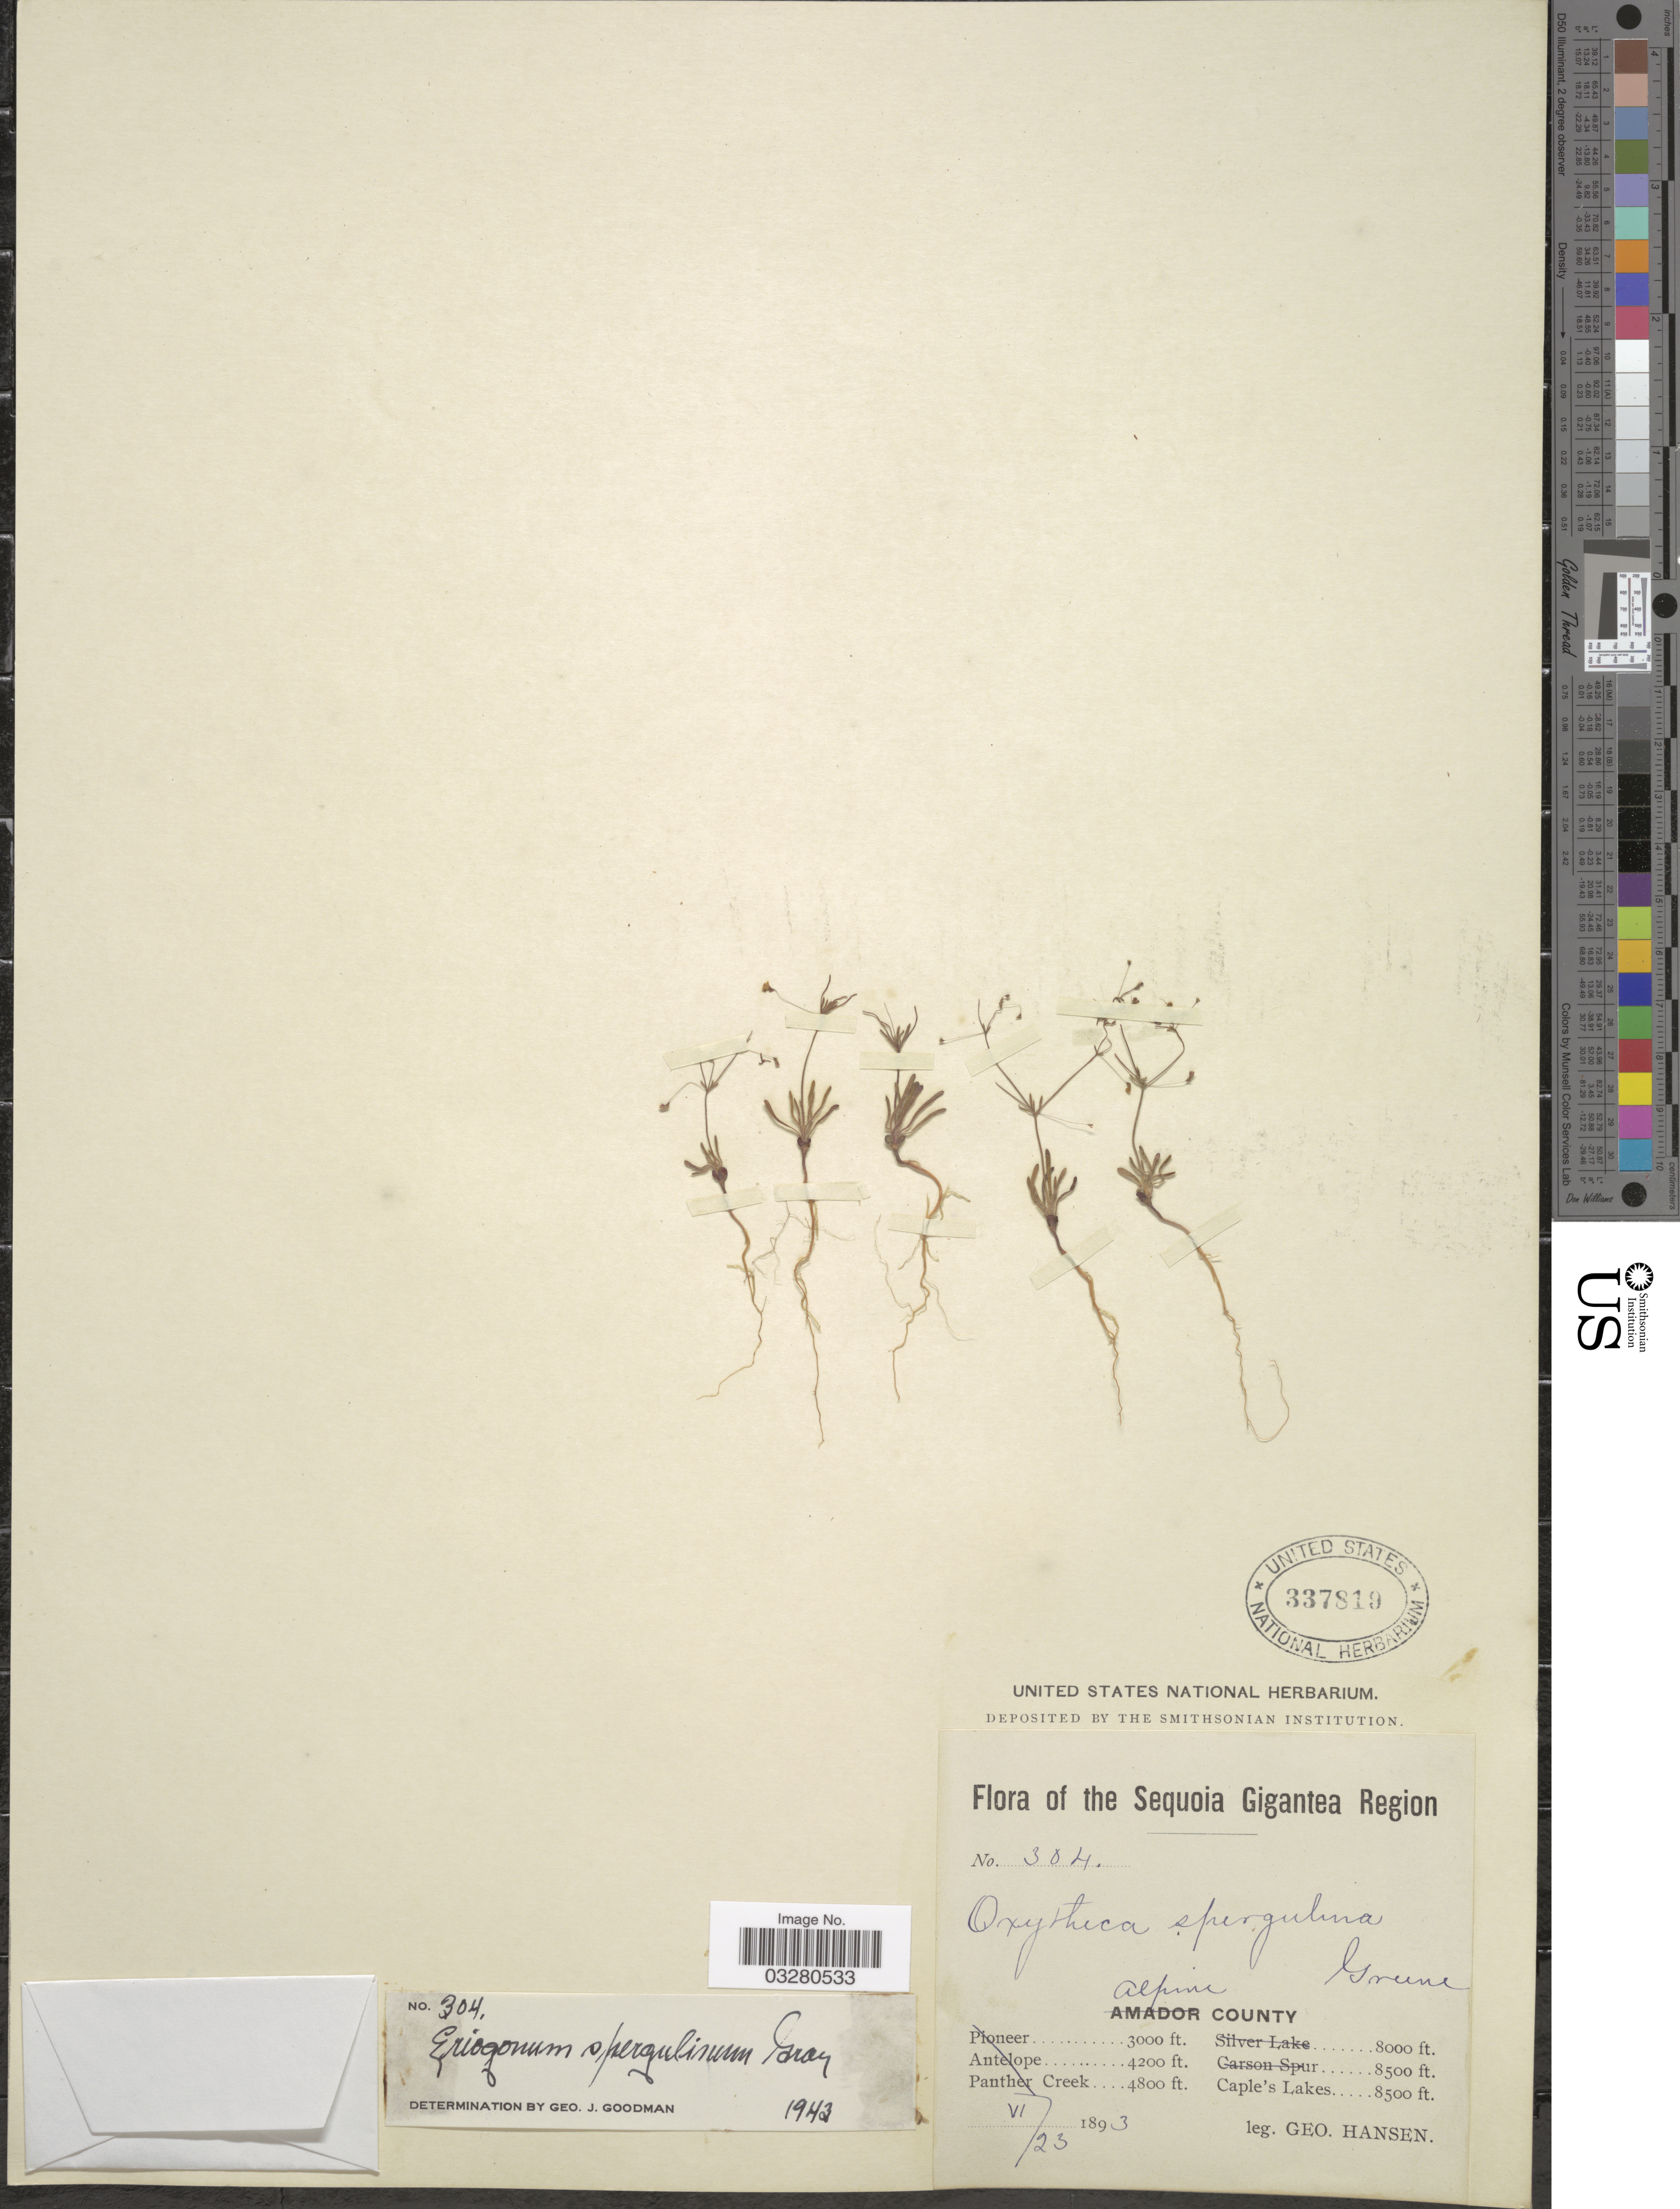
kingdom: Plantae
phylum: Tracheophyta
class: Magnoliopsida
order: Caryophyllales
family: Polygonaceae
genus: Eriogonum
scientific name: Eriogonum spergulinum var. reddingianum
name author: (M.E. Jones) J.T. Howell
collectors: G. Hansen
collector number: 304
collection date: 1893-06-23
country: United States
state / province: California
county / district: Alpine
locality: The Sequoia Gigantea Region. Alphine County. Caple's Lakes.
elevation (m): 2591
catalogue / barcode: US 337819